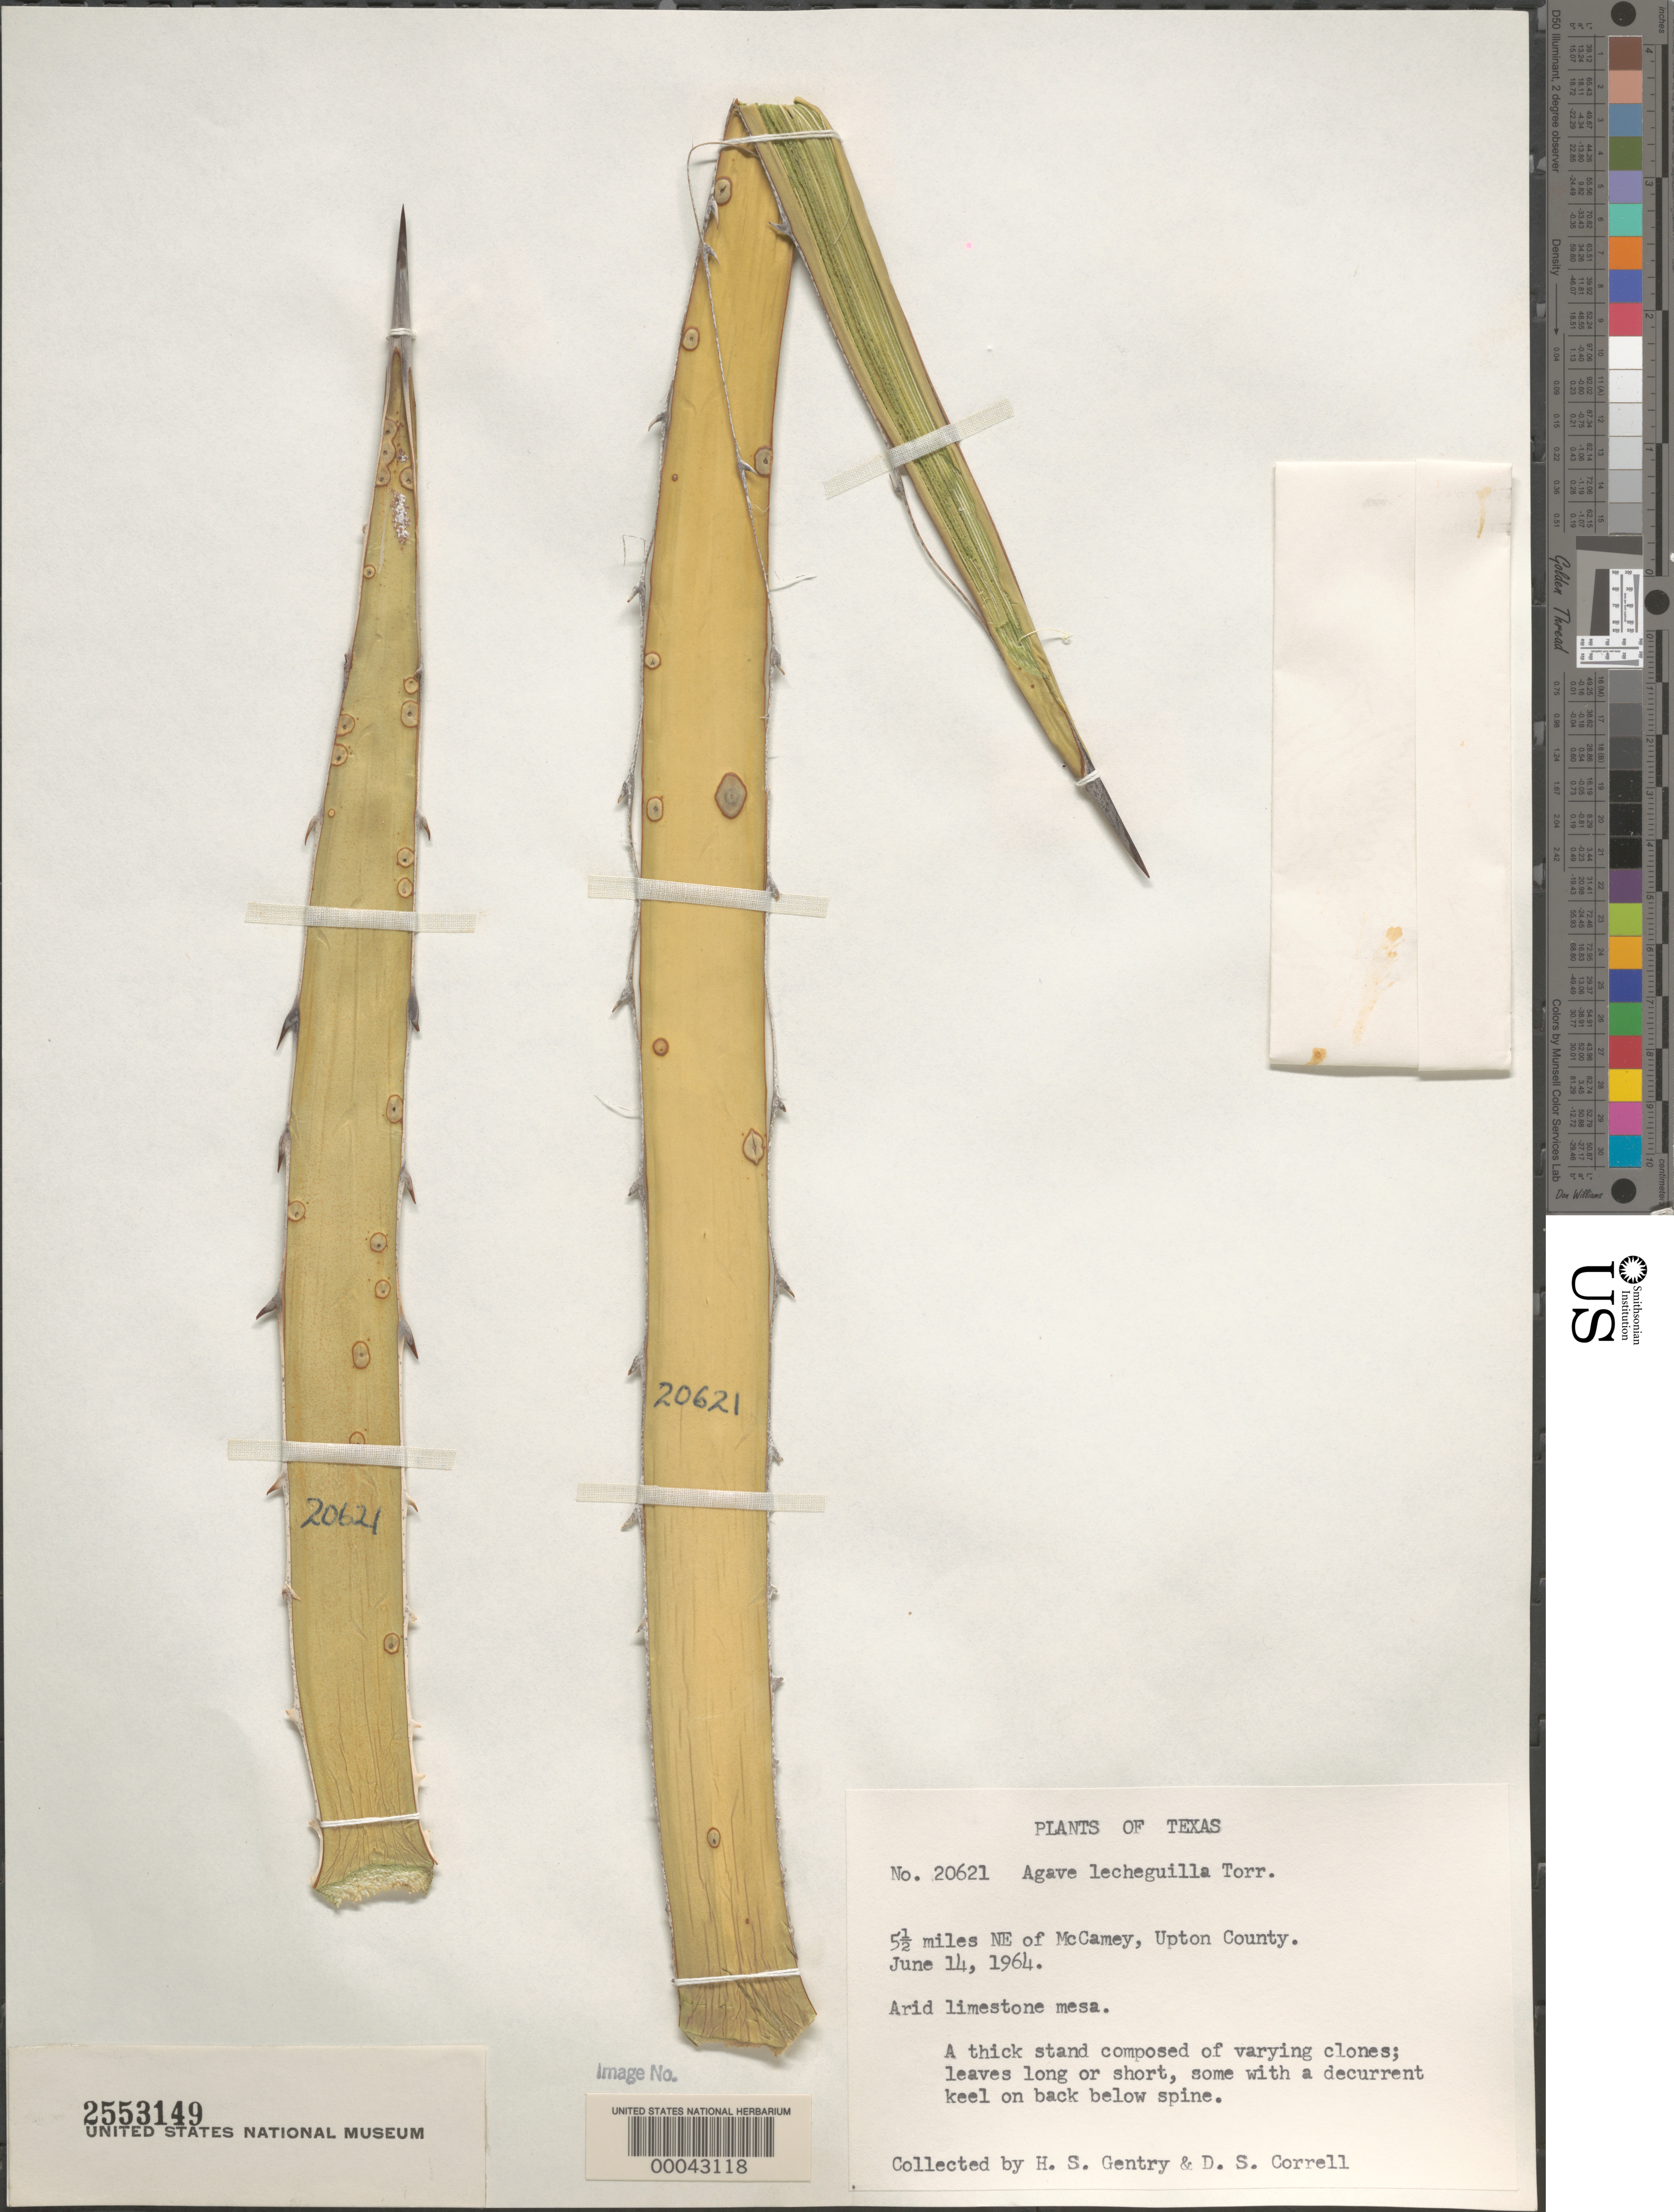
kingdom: Plantae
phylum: Tracheophyta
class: Liliopsida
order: Asparagales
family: Asparagaceae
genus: Agave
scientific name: Agave lechuguilla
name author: Torr.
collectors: H. S. Gentry & D. S. Correll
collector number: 20621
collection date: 1964-06-14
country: United States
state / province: Texas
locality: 5½ miles NE of McCamey, Upton County.